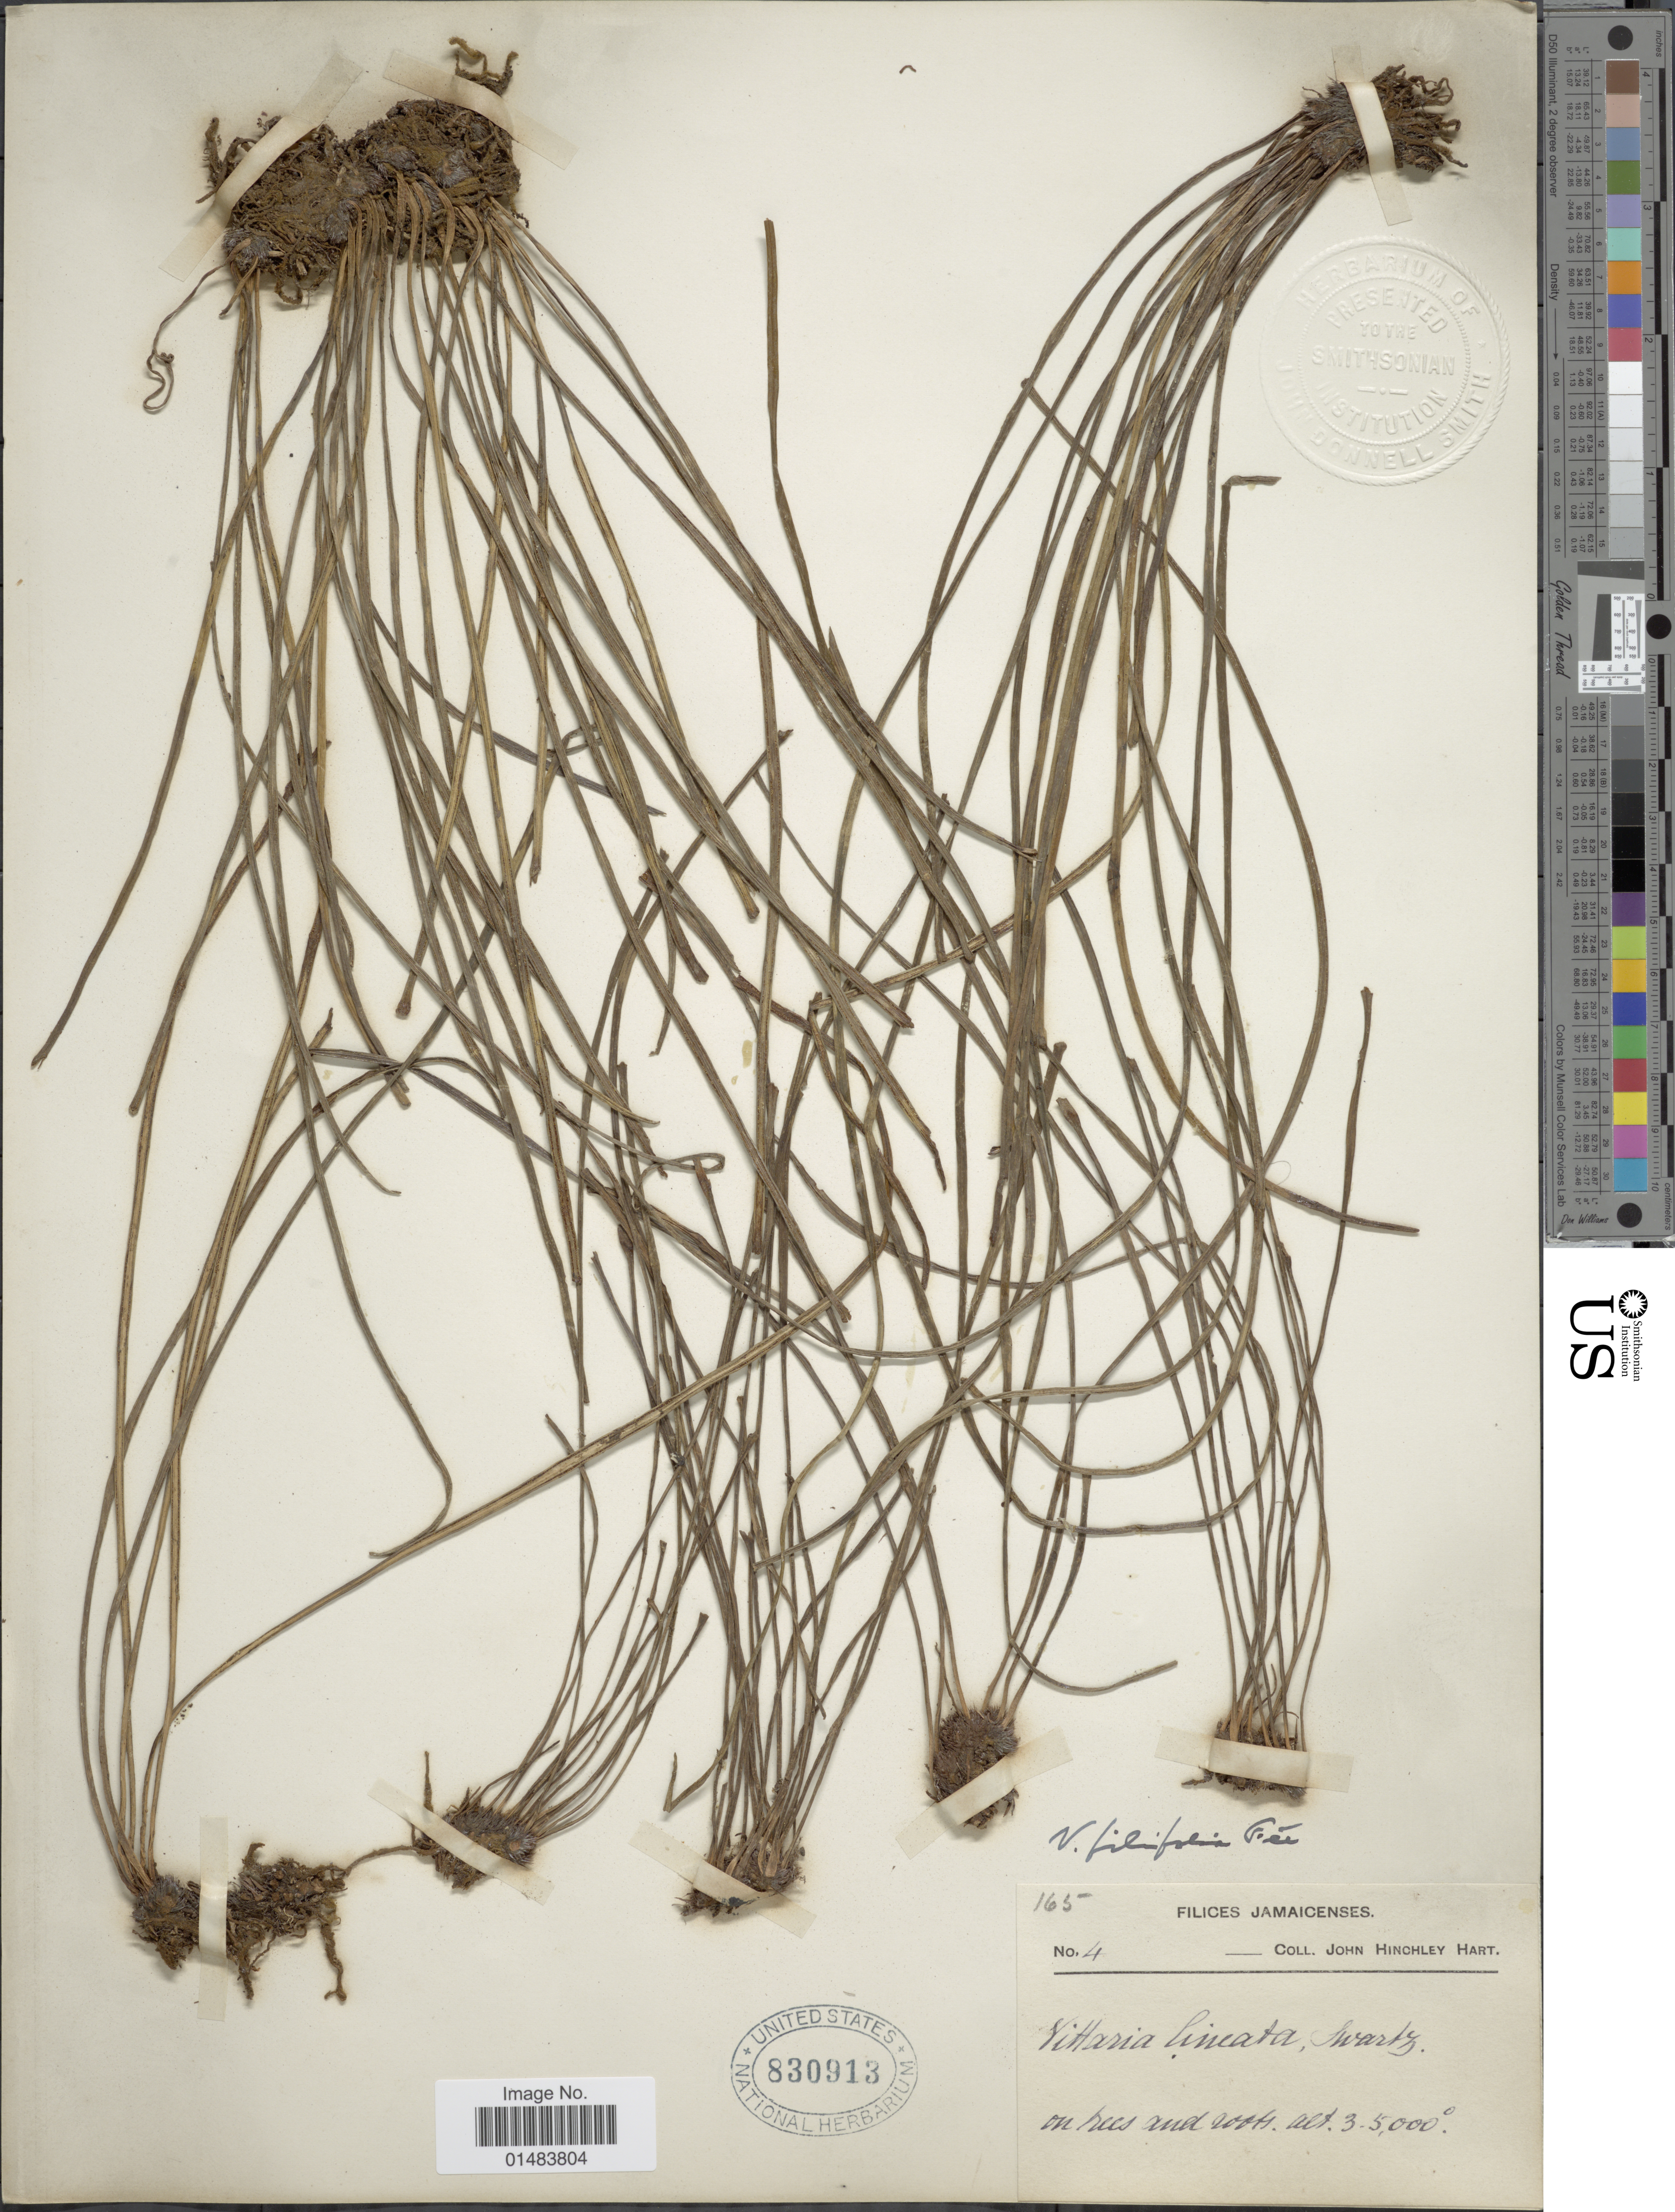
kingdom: Plantae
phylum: Tracheophyta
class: Polypodiopsida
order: Polypodiales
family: Pteridaceae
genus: Vittaria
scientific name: Vittaria graminifolia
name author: Kaulf.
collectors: J. H. Hart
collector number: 4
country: Jamaica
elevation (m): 10668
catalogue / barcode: US 830913